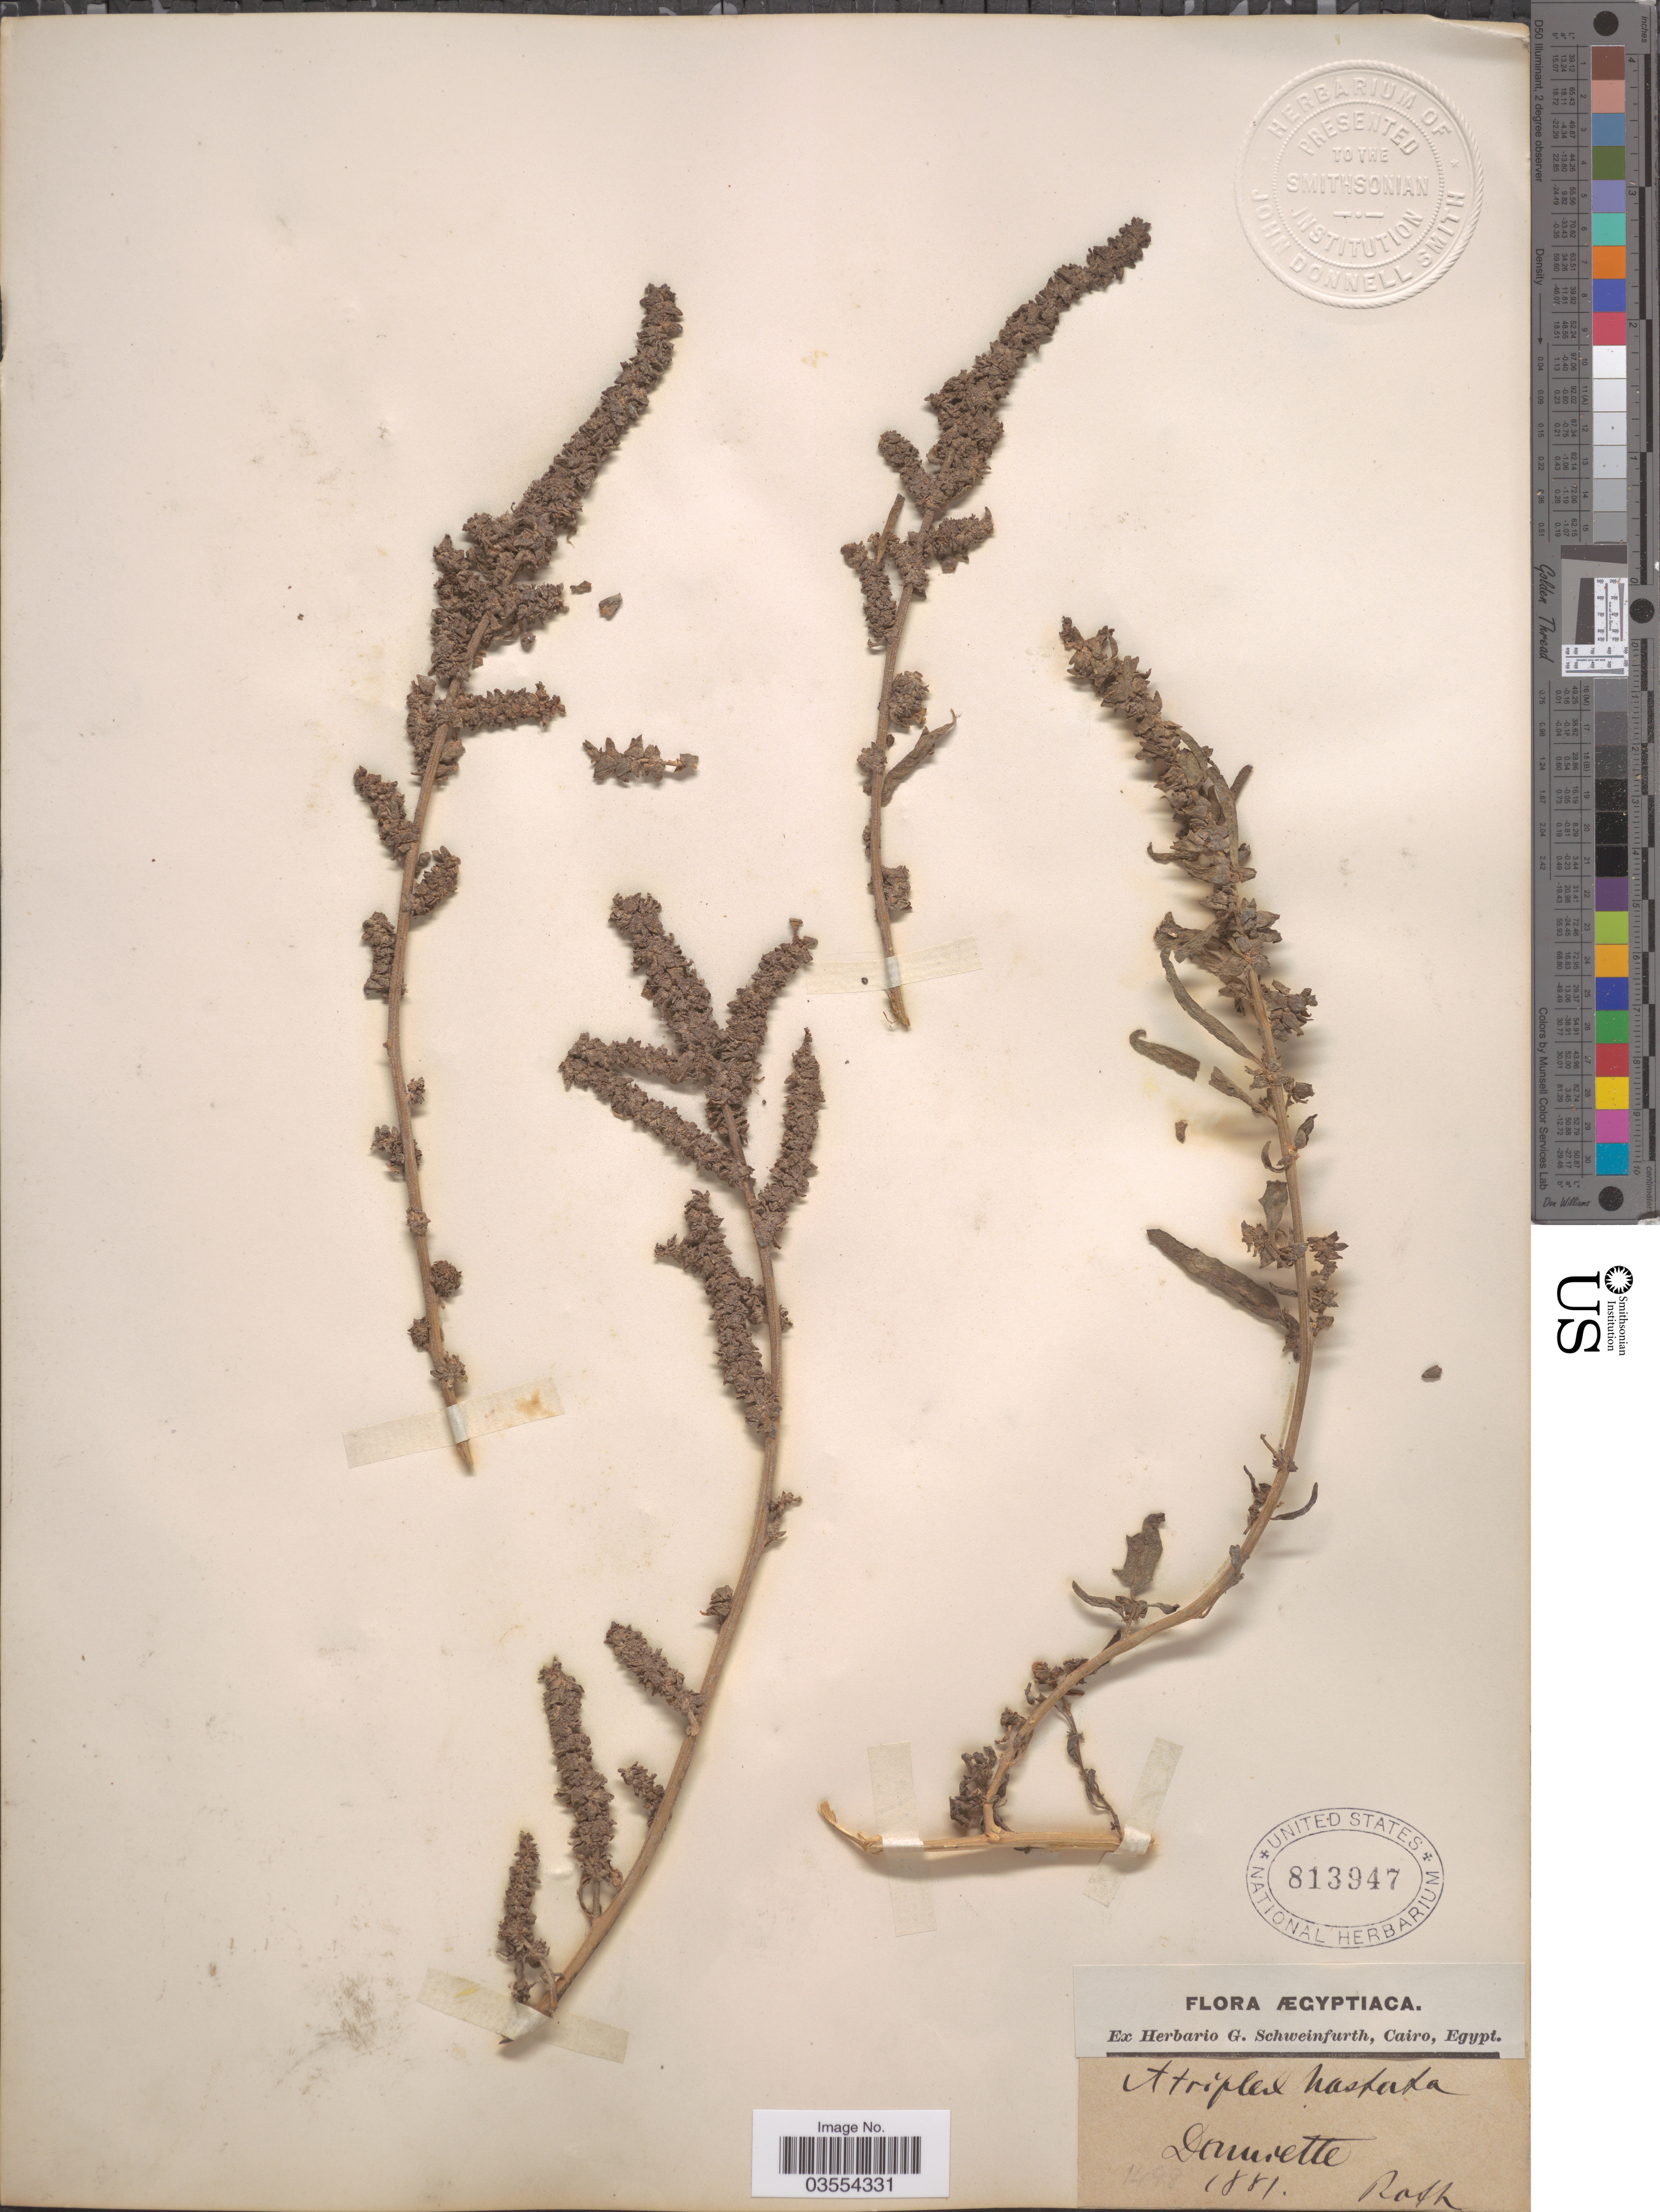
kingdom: Plantae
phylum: Tracheophyta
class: Magnoliopsida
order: Caryophyllales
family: Amaranthaceae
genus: Atriplex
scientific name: Atriplex hastata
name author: L.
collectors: -- Roth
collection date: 1881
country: Egypt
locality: Ægyptiaca. Damrette.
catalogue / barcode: US 813947